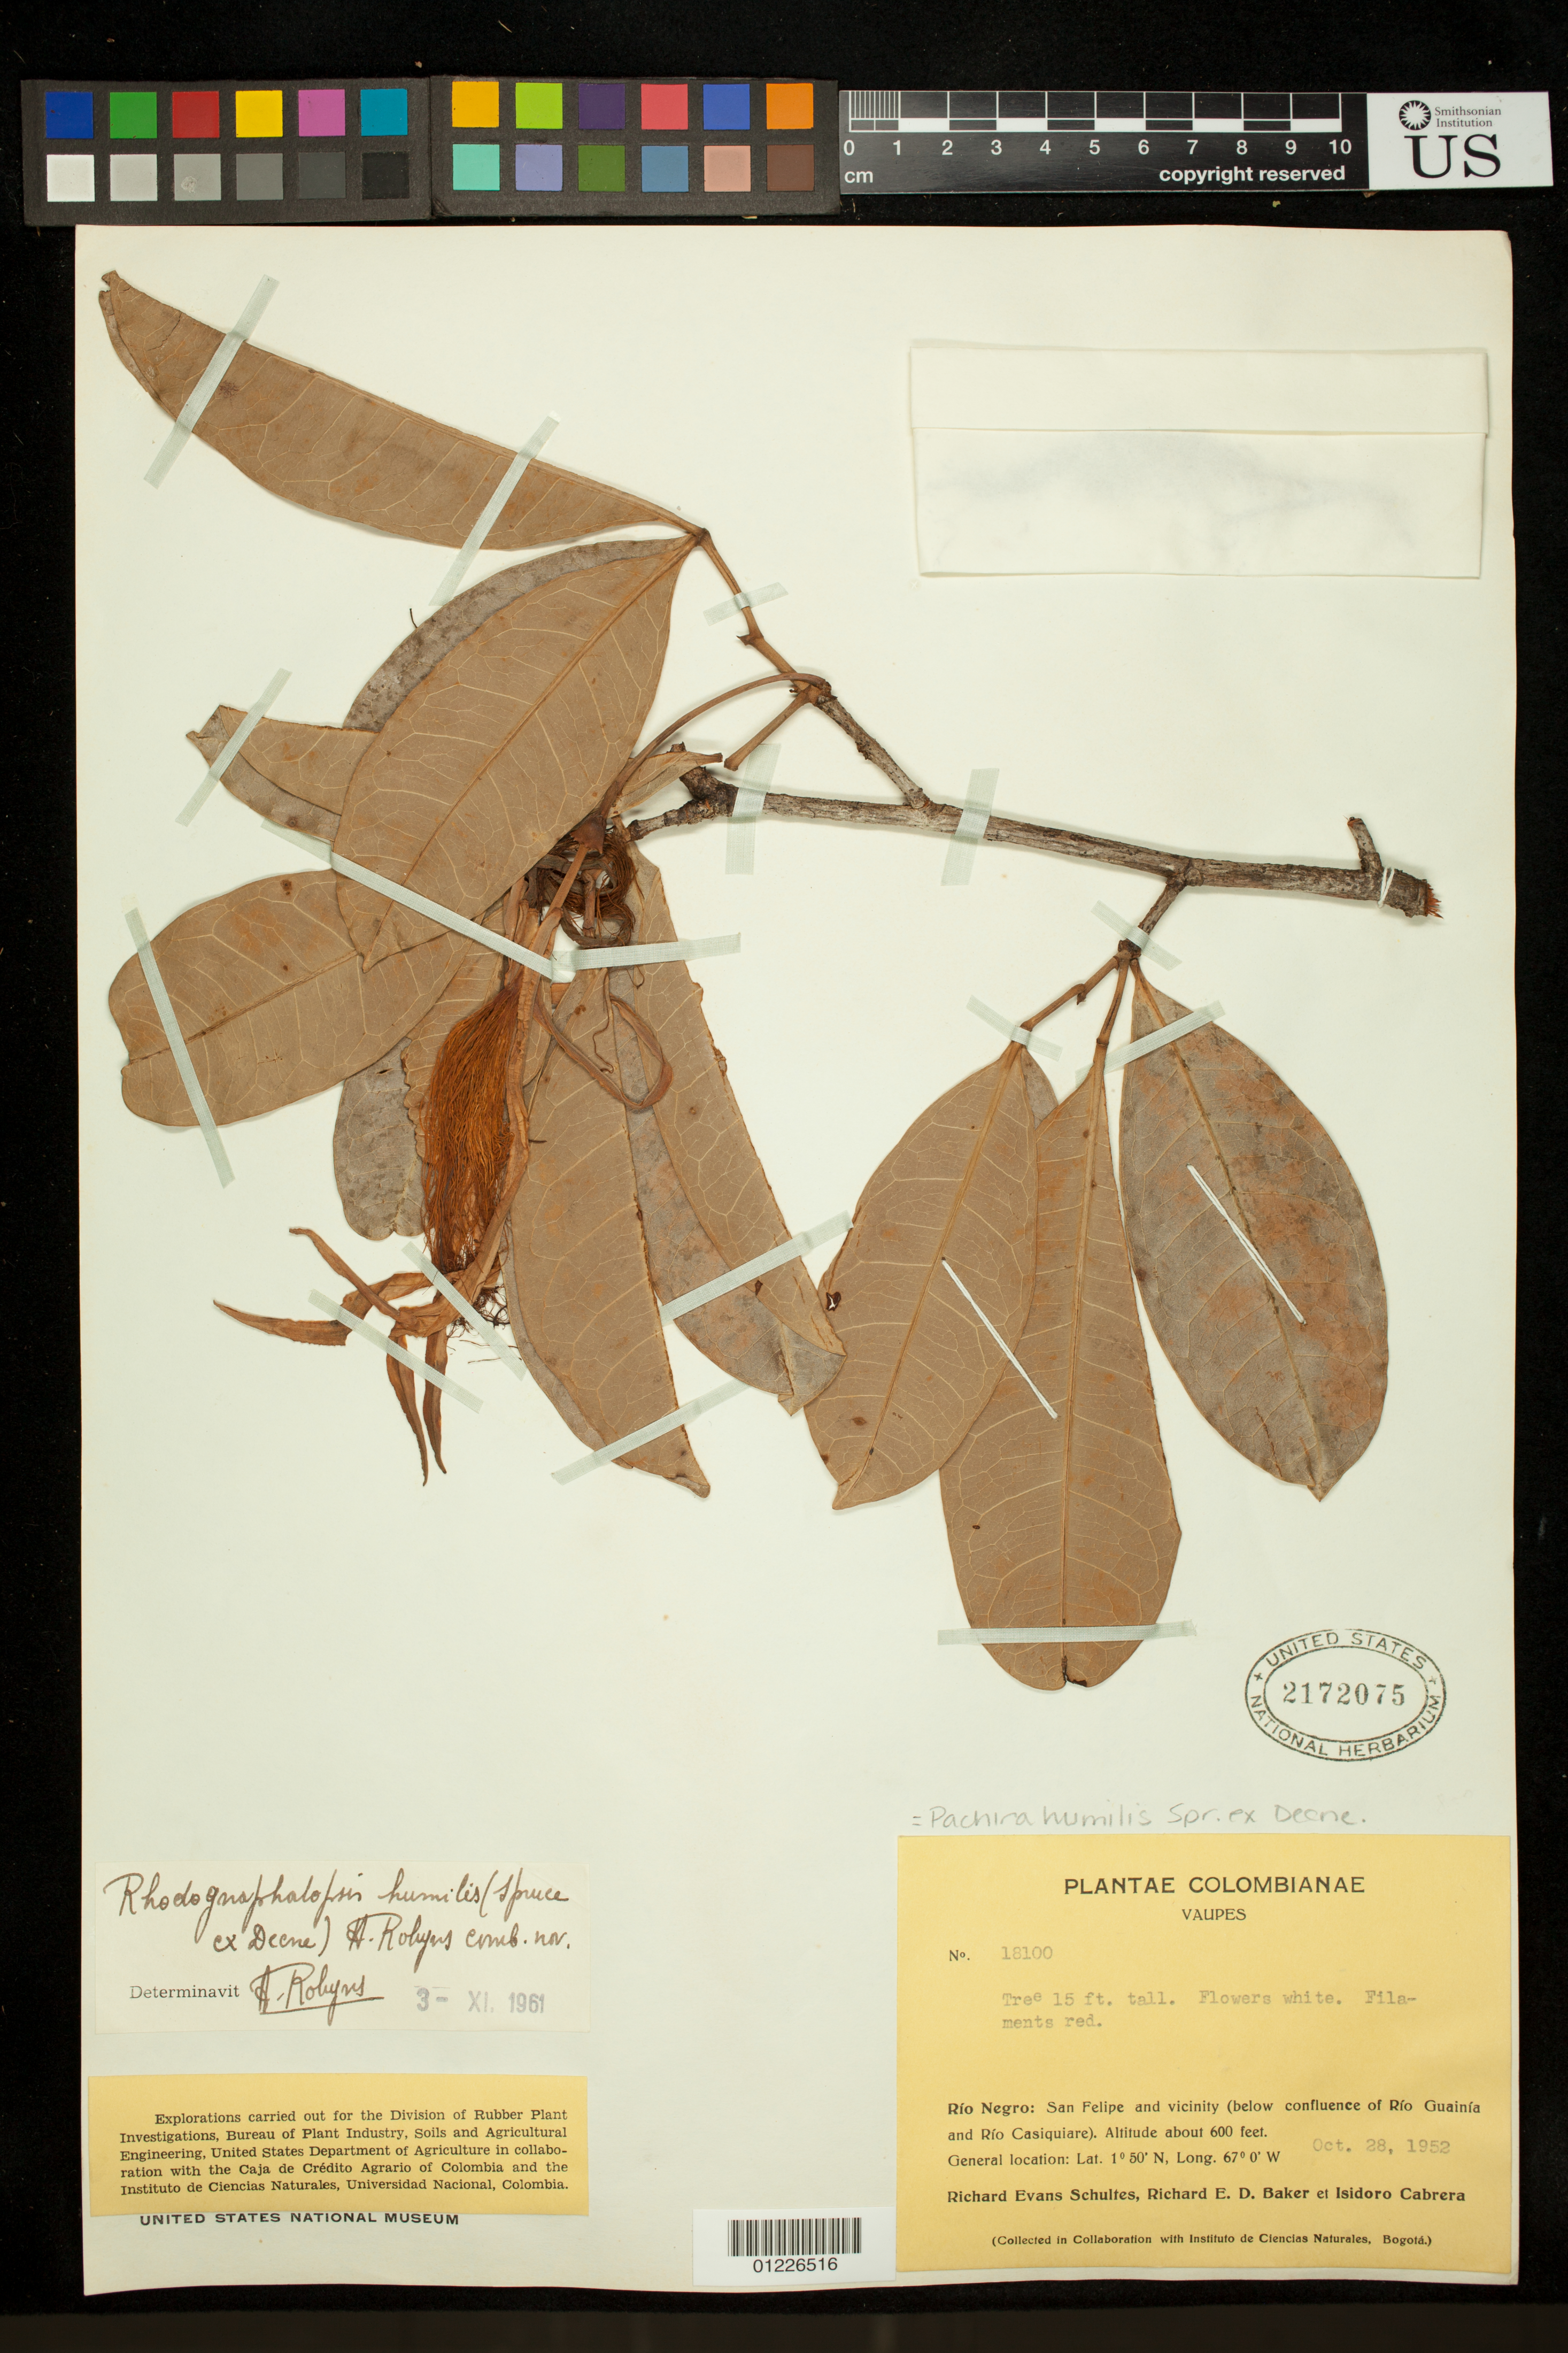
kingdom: Plantae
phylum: Tracheophyta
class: Magnoliopsida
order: Malvales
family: Malvaceae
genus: Pachira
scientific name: Pachira humilis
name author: Spruce ex Decne.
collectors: R. E. Schultes, R. E. D. Baker & I. Cabrera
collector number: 18100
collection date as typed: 10/28/1952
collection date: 1952-10-28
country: Colombia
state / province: Vaupés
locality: Río Negro: San Felipe and vicinity (below confluence of Río Guainía and Río Casiquiare).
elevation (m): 183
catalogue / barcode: US 2172075